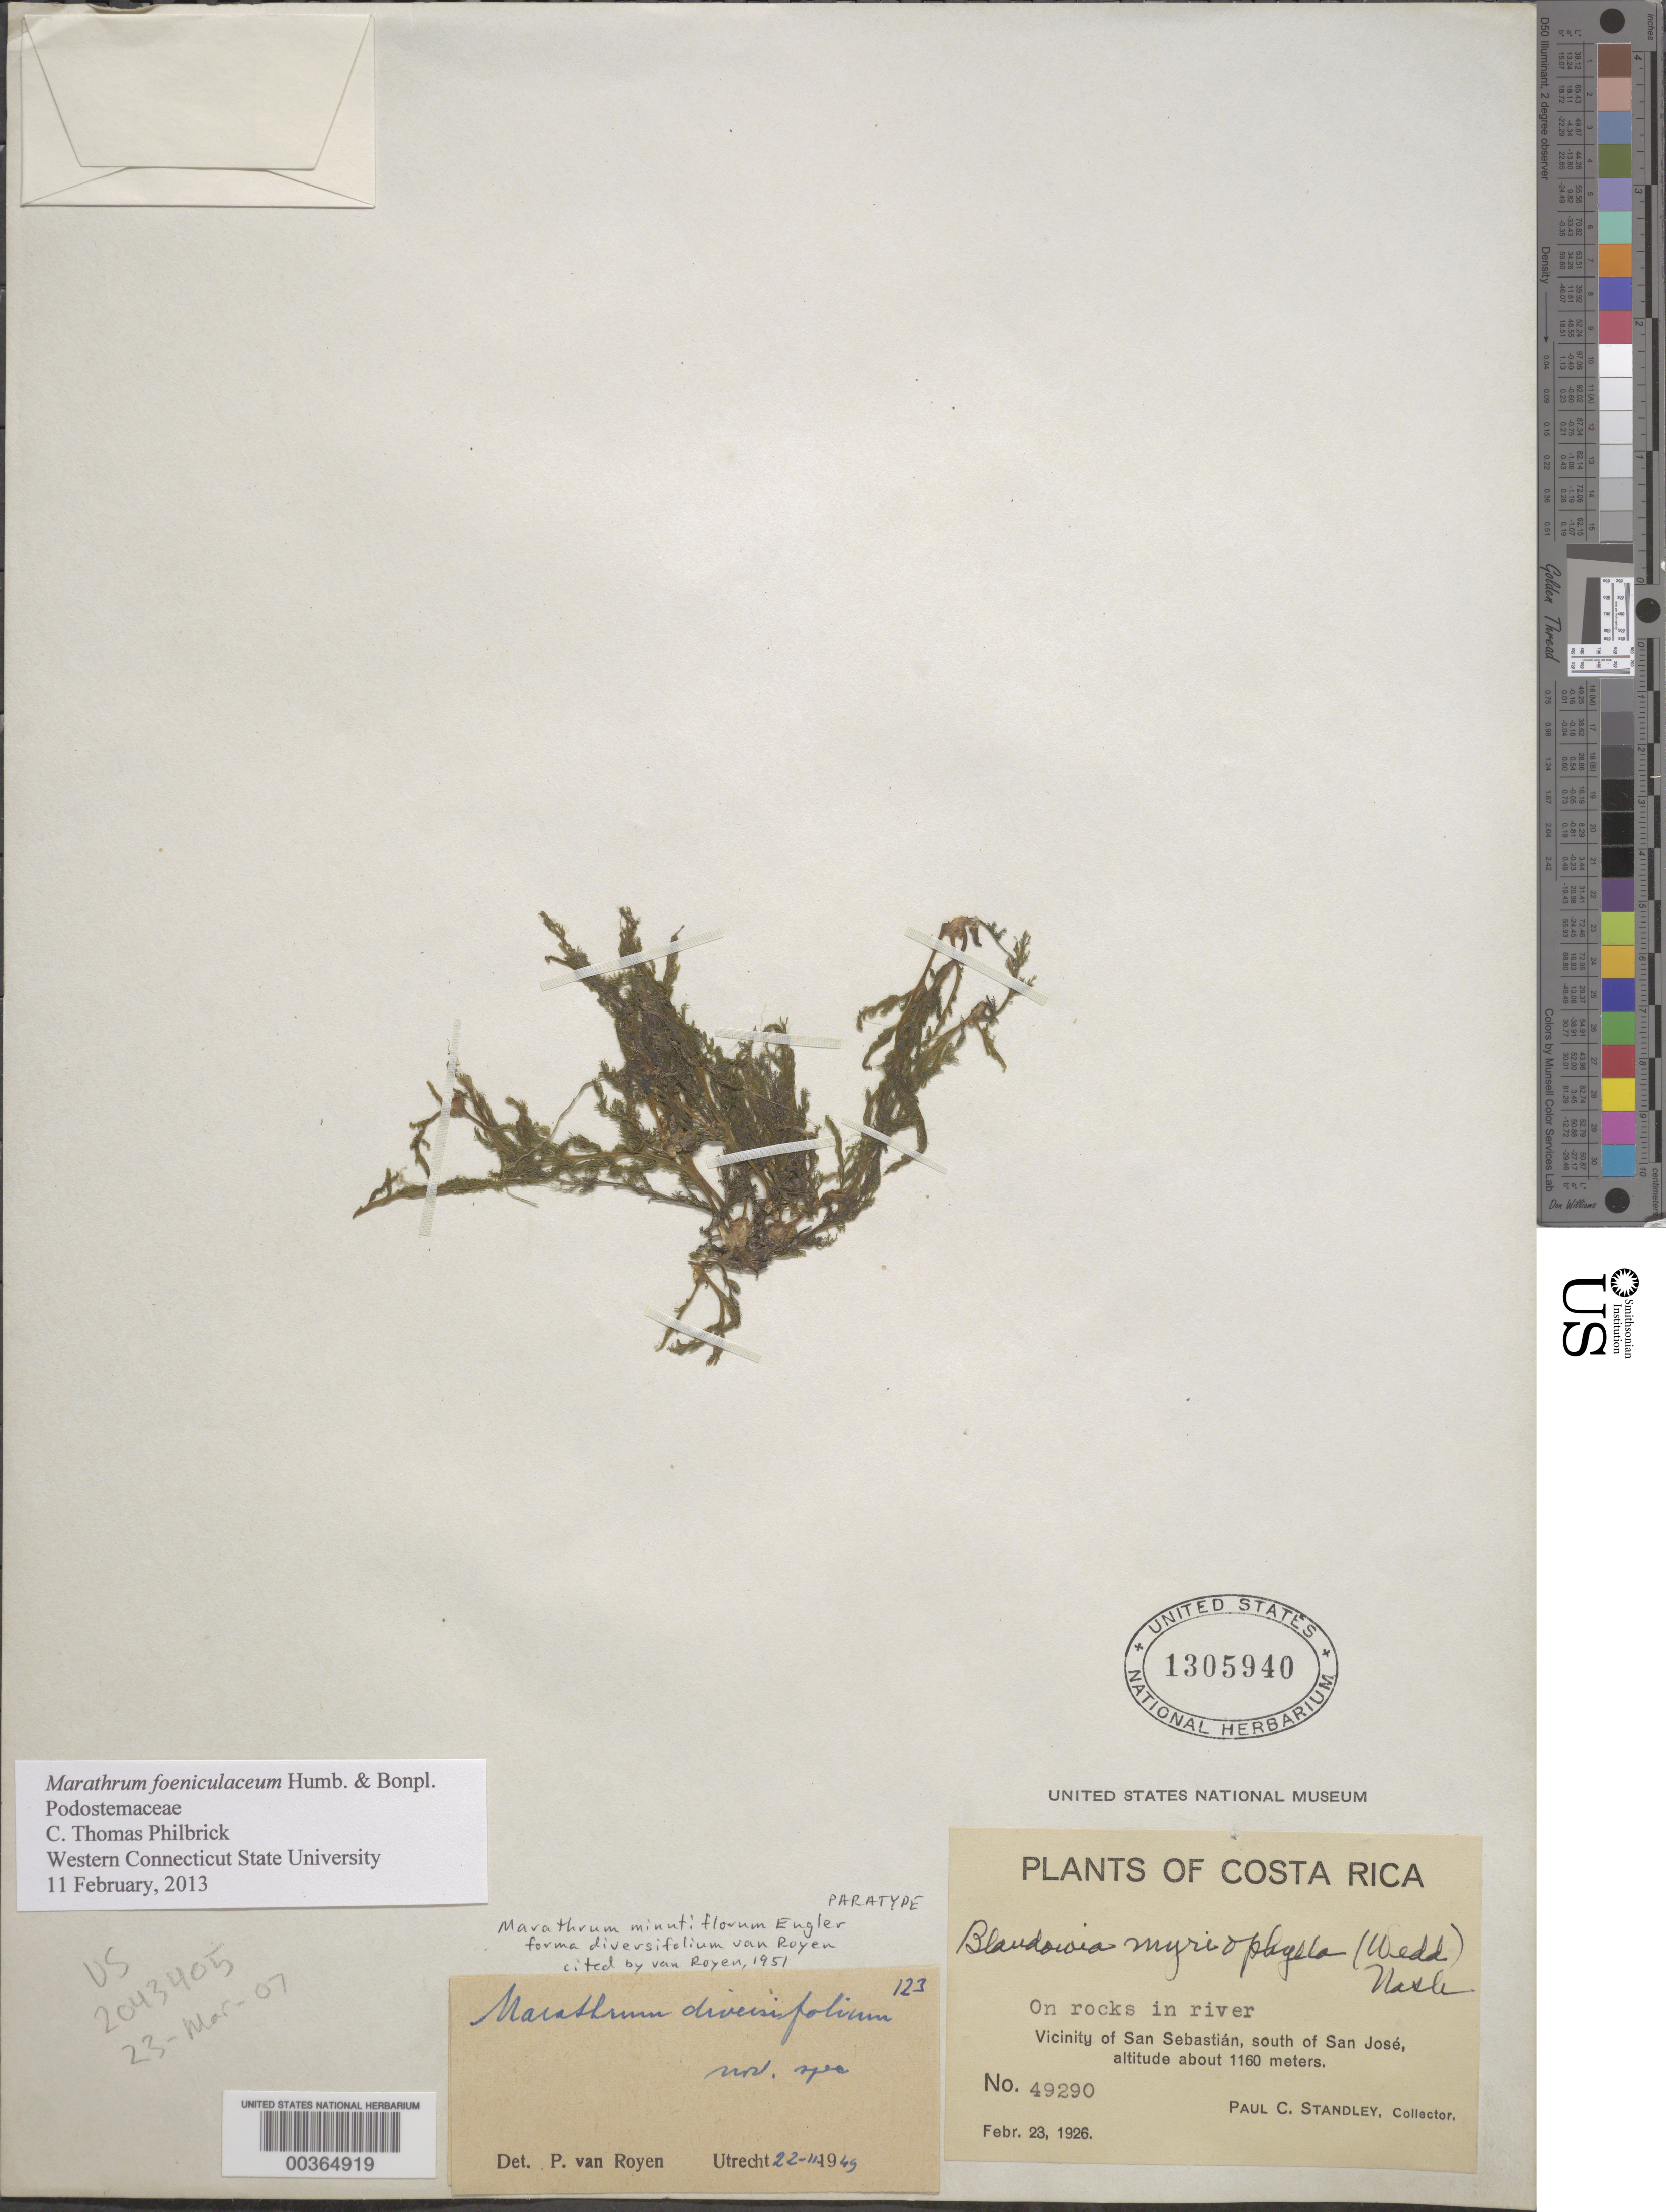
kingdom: Plantae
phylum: Tracheophyta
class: Magnoliopsida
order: Malpighiales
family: Podostemaceae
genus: Marathrum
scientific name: Marathrum foeniculaceum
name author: Bonpl.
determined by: Philbrick, C. Thomas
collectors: P. C. Standley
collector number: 49290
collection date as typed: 23 Feb 1926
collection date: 1926-02-23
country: Costa Rica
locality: Vicinity of San Sebastian, S of San Jose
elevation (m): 1160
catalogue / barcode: US 1305940